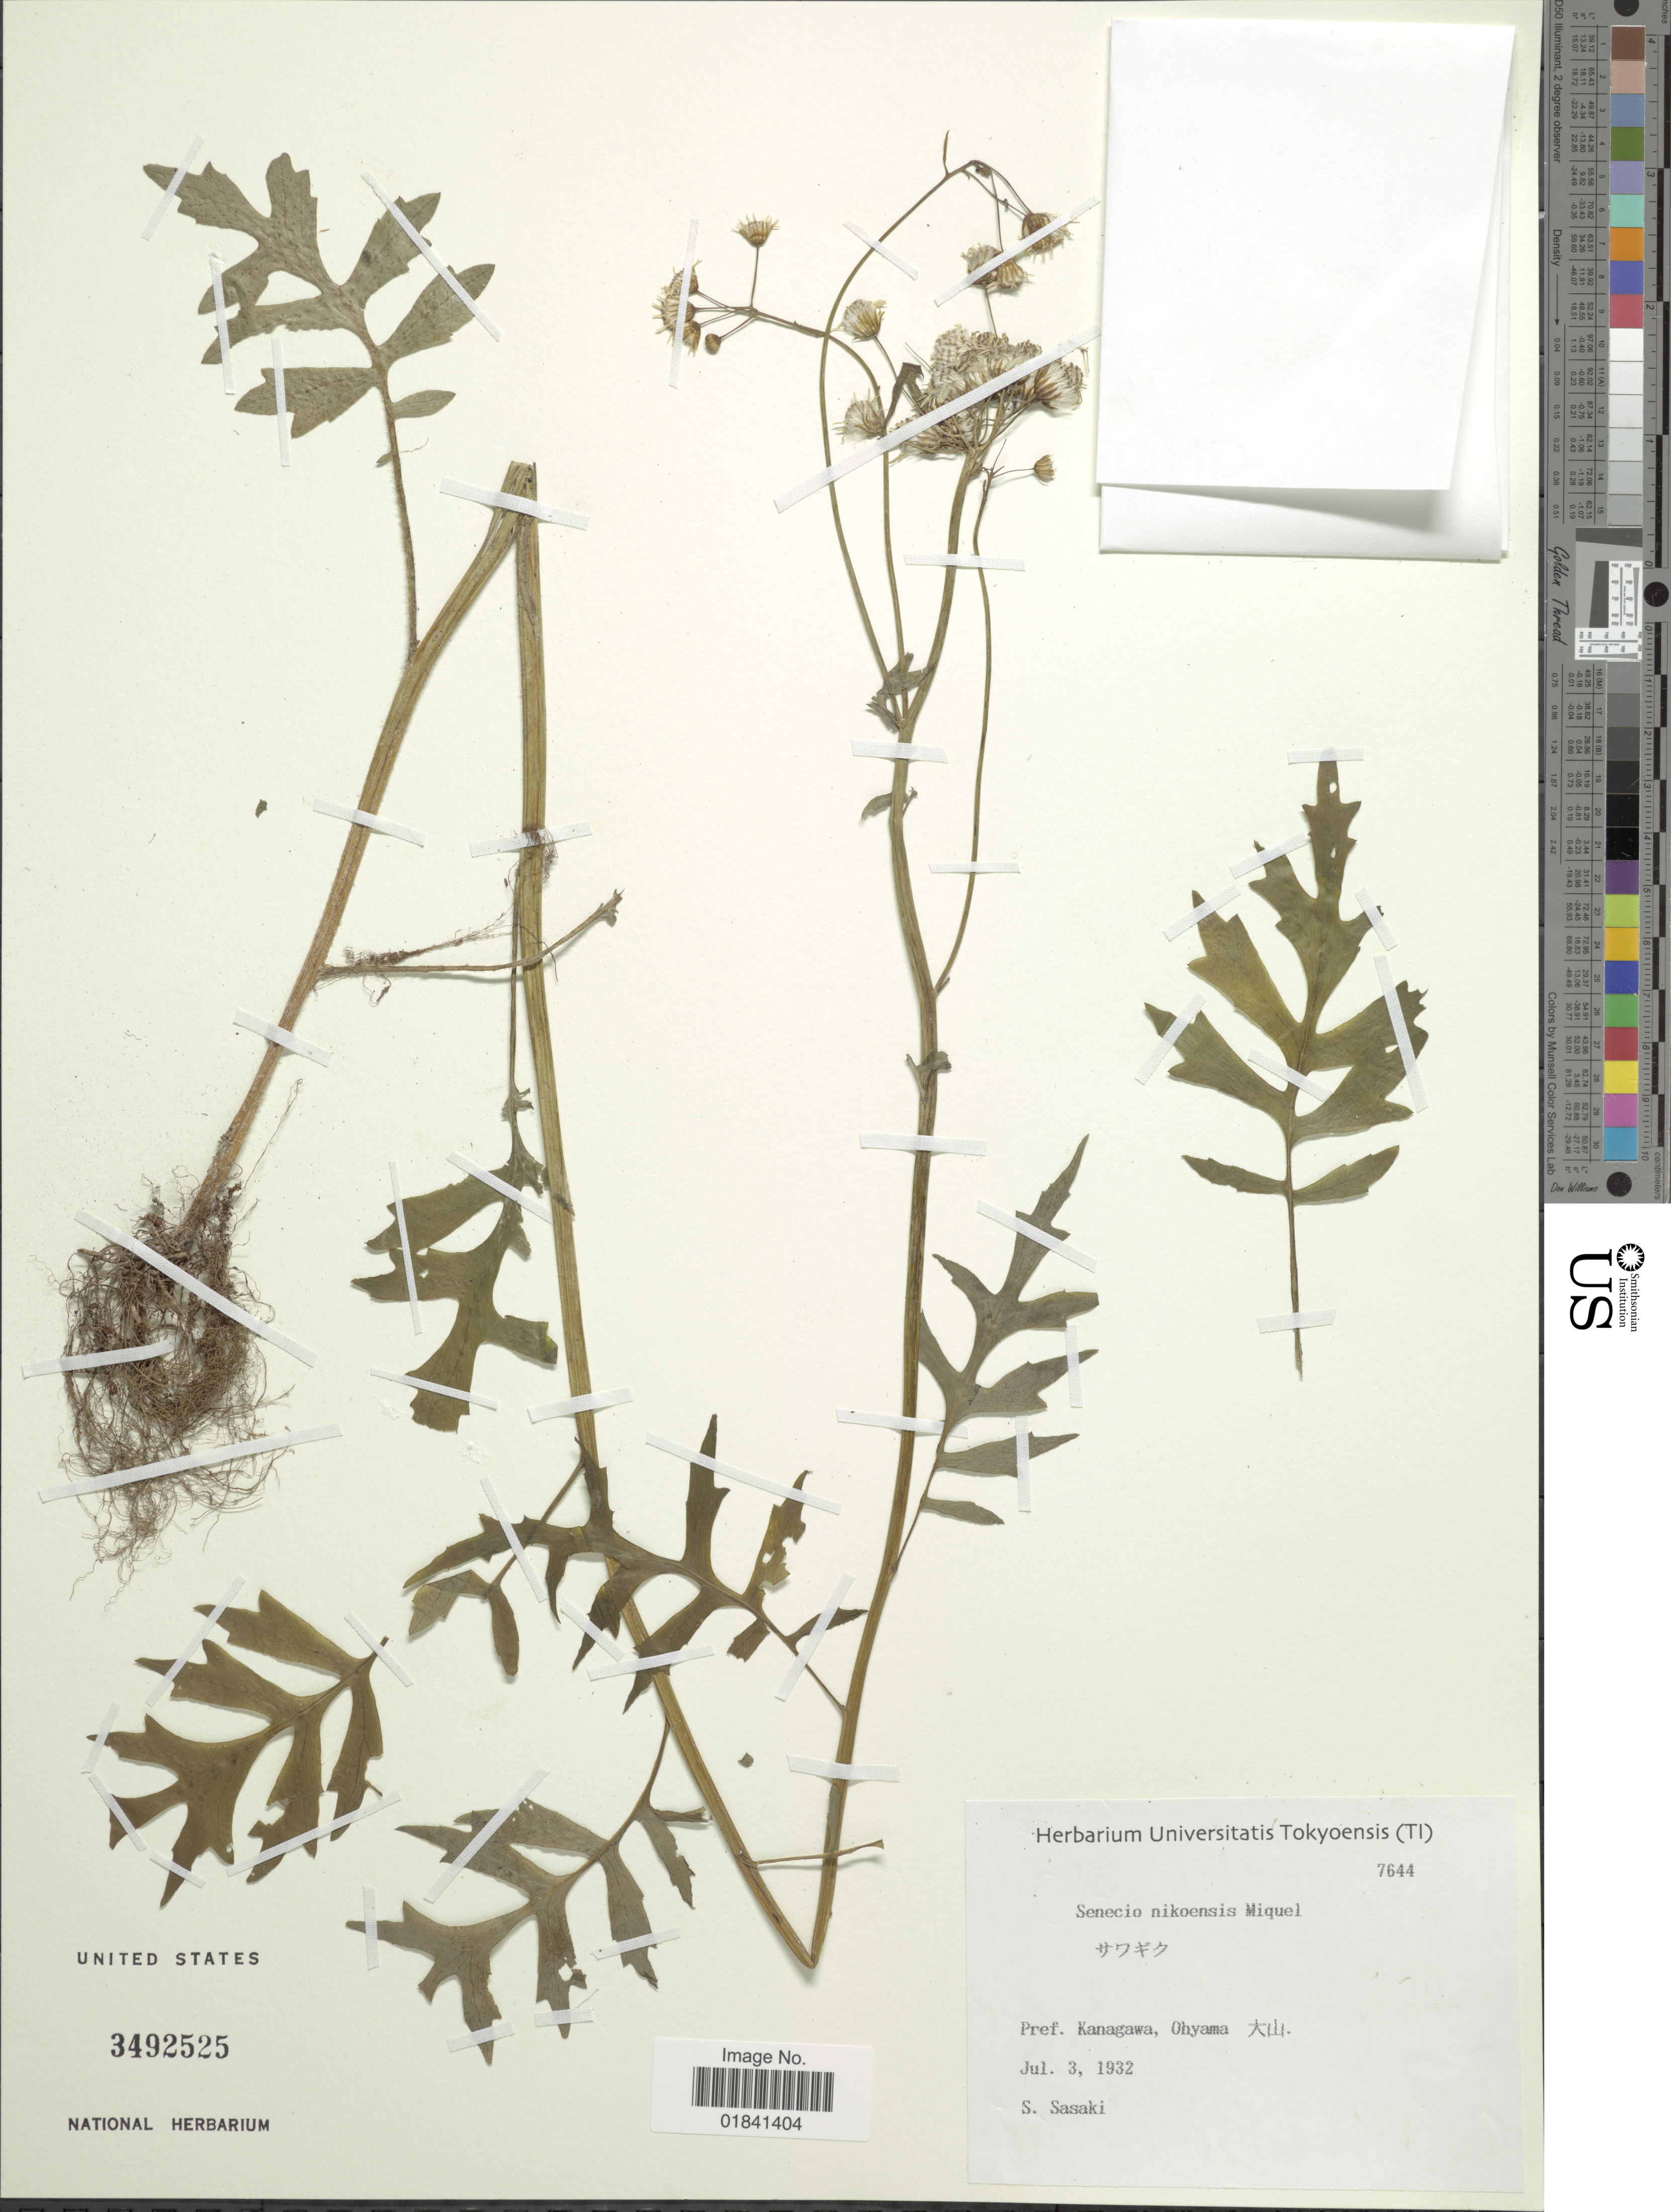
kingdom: Plantae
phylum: Tracheophyta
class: Magnoliopsida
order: Asterales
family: Asteraceae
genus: Senecio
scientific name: Senecio nikoensis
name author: Miq.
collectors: S. Sasaki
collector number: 7644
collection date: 1932-07-03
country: Japan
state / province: Kanagawa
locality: Pref. Kanagawa, Ohyama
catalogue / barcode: US 3492525